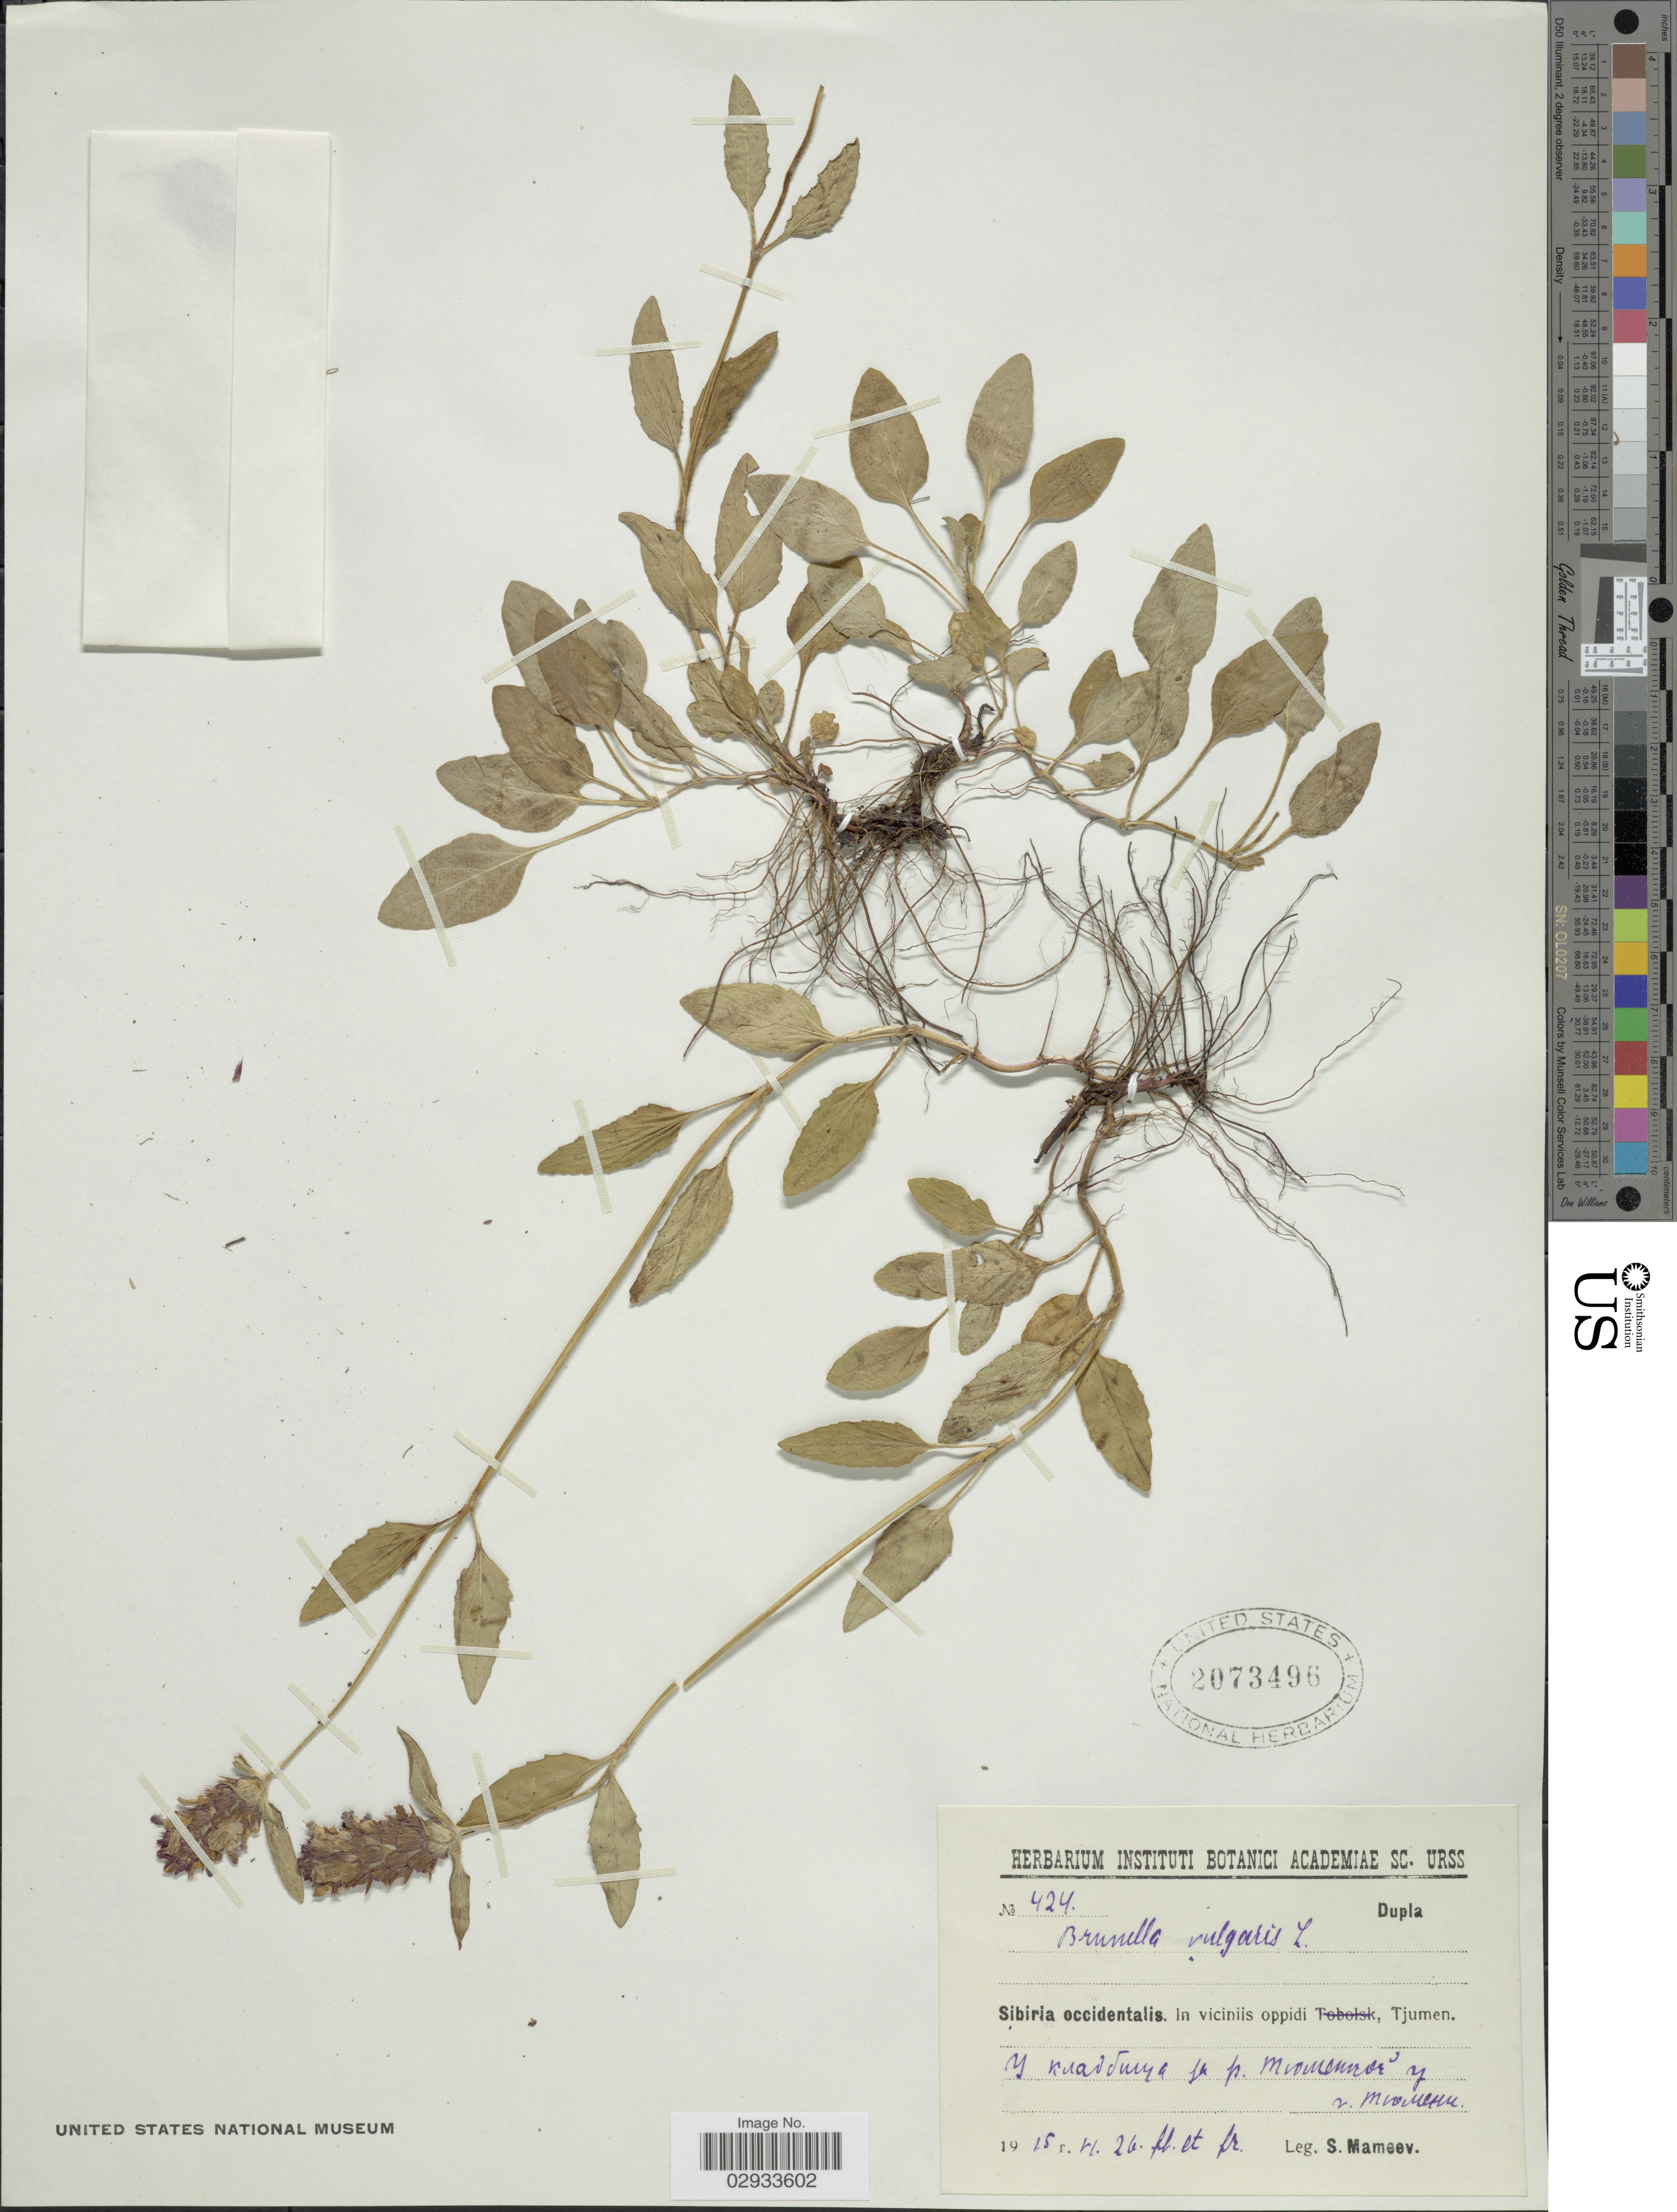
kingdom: Plantae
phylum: Tracheophyta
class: Magnoliopsida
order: Lamiales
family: Lamiaceae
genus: Prunella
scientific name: Prunella vulgaris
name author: L.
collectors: S. Mameev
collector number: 424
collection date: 1915-06-26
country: Russian Federation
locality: Sibiria occidentalis, In viciniis oppidi, Tjumen.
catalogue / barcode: US 2073496